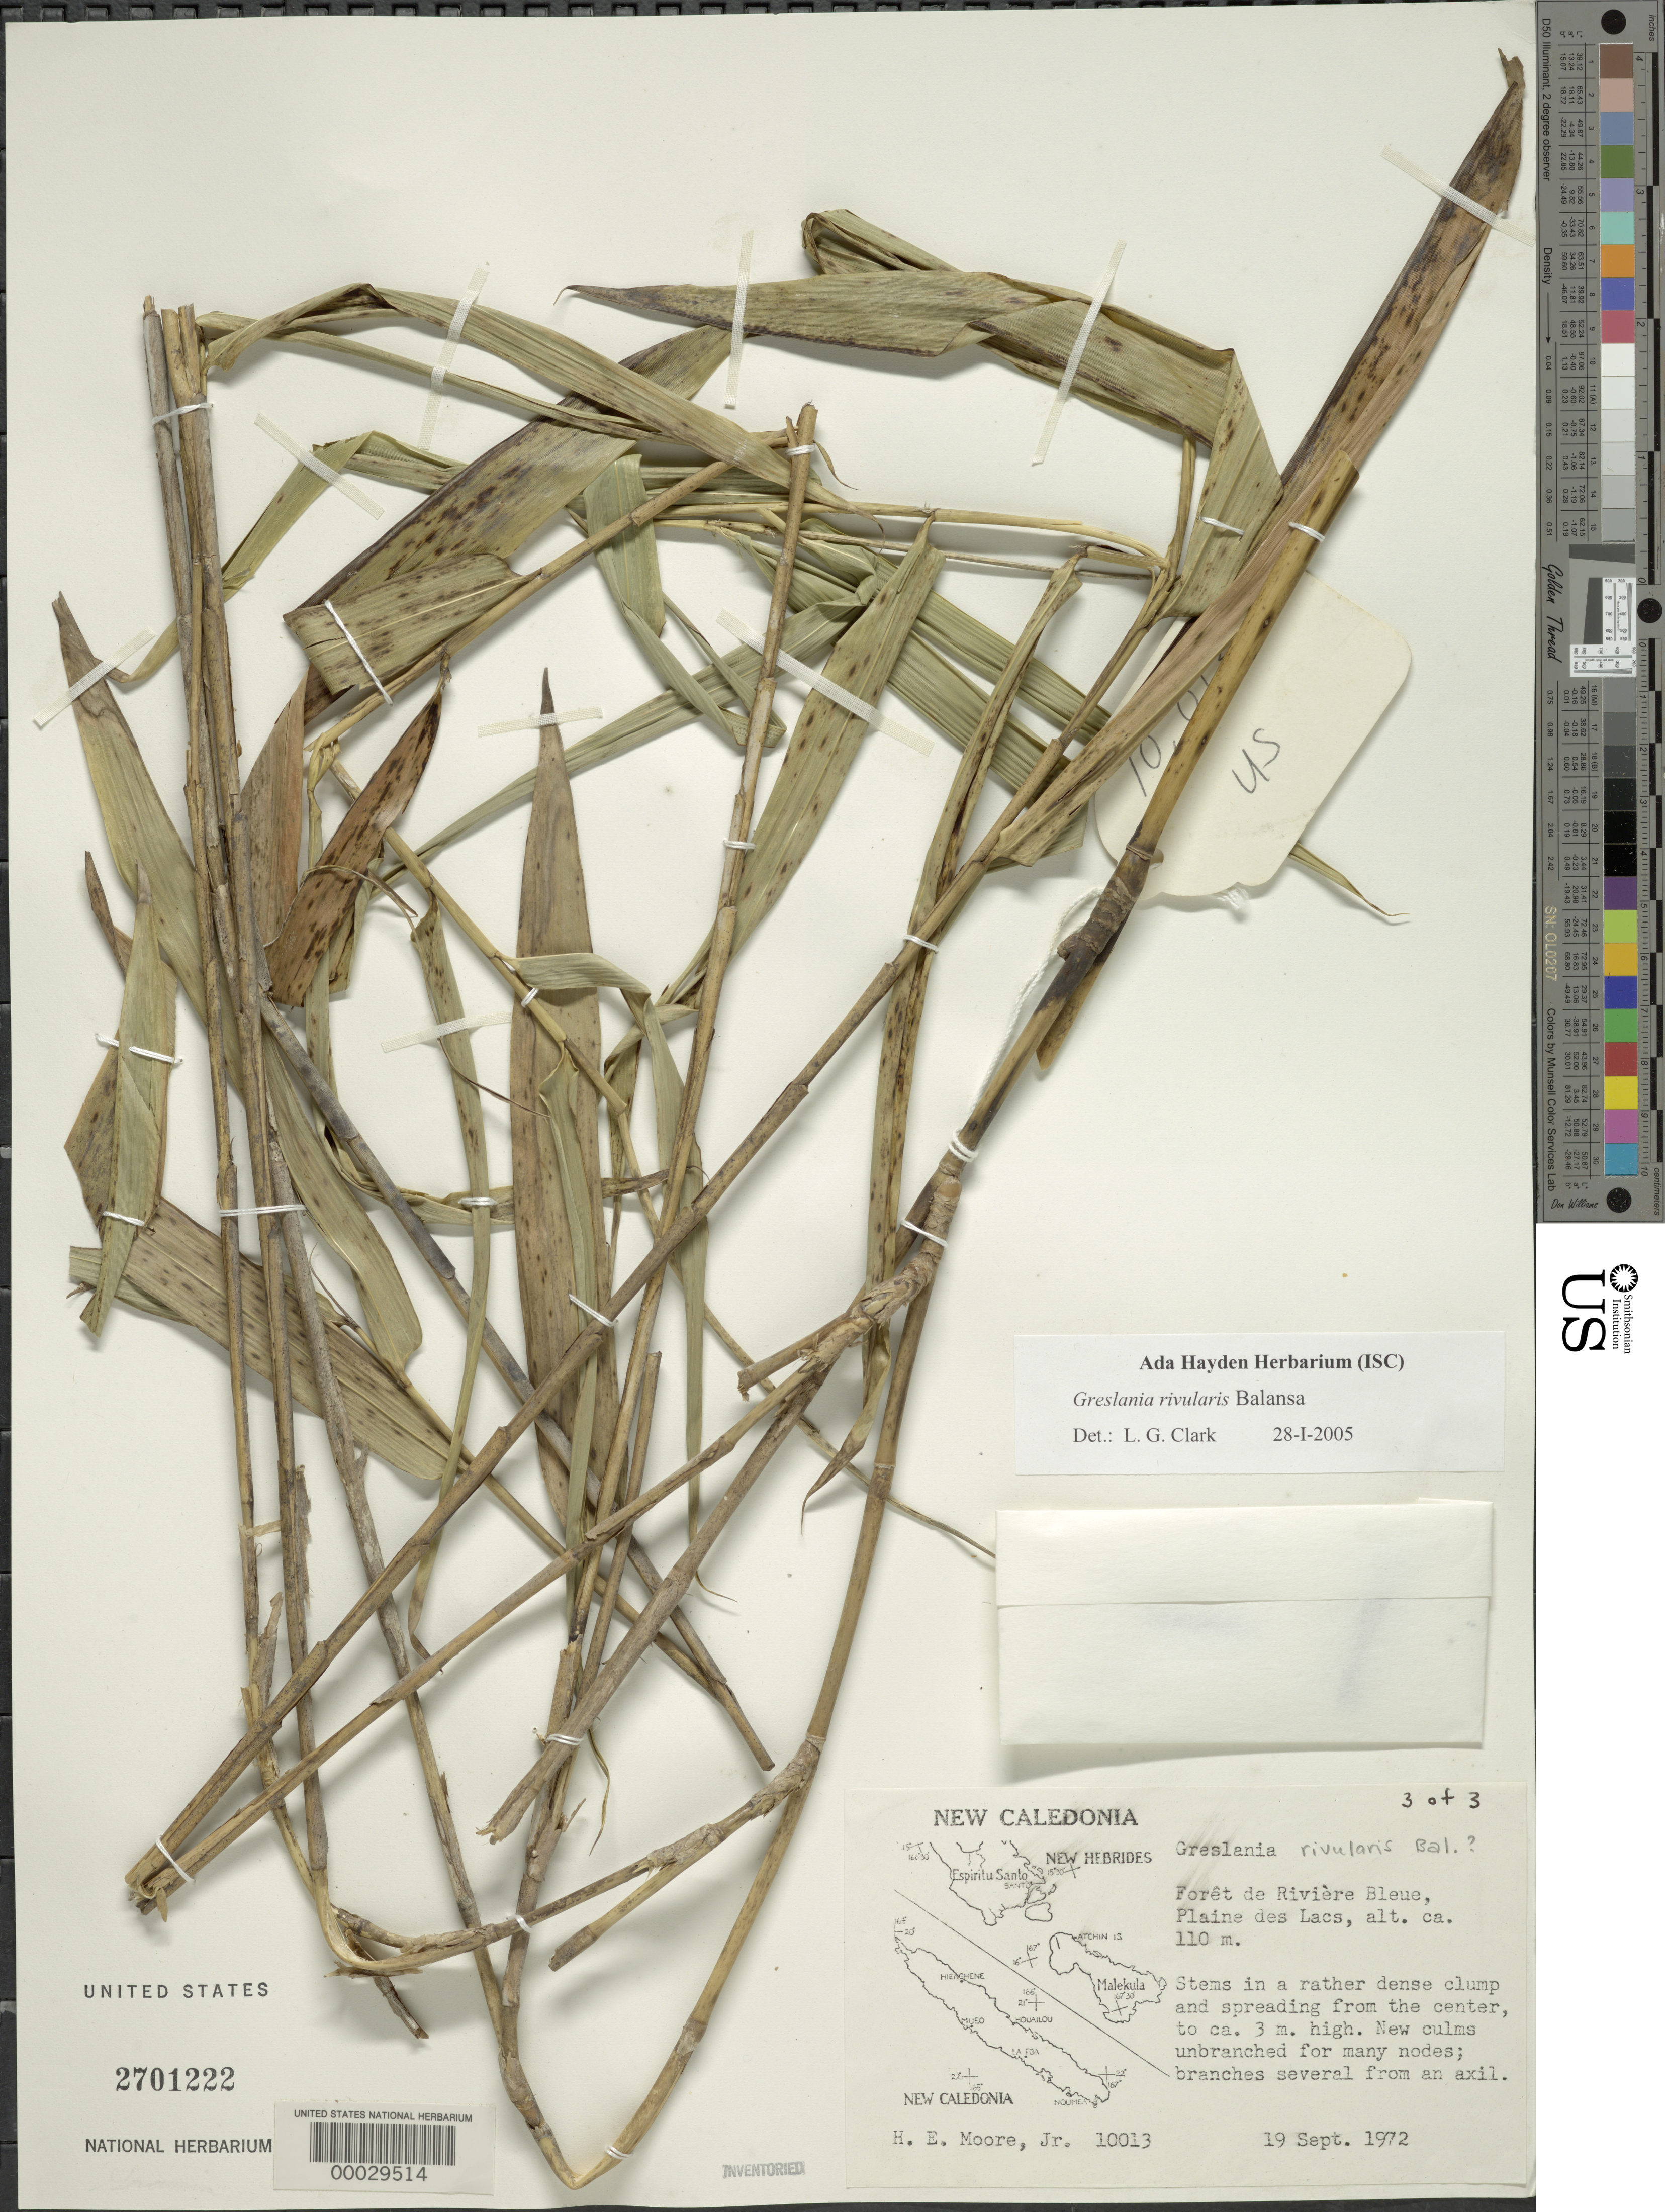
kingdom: Plantae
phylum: Tracheophyta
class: Liliopsida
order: Poales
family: Poaceae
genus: Greslania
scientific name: Greslania rivularis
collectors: H. E. Moore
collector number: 10013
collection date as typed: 19 Sep 1972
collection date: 1972-09-19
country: New Caledonia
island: New Caledonia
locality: Foret de Riviere Bleue, Plaine des Lacs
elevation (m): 110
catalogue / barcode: US 2701222